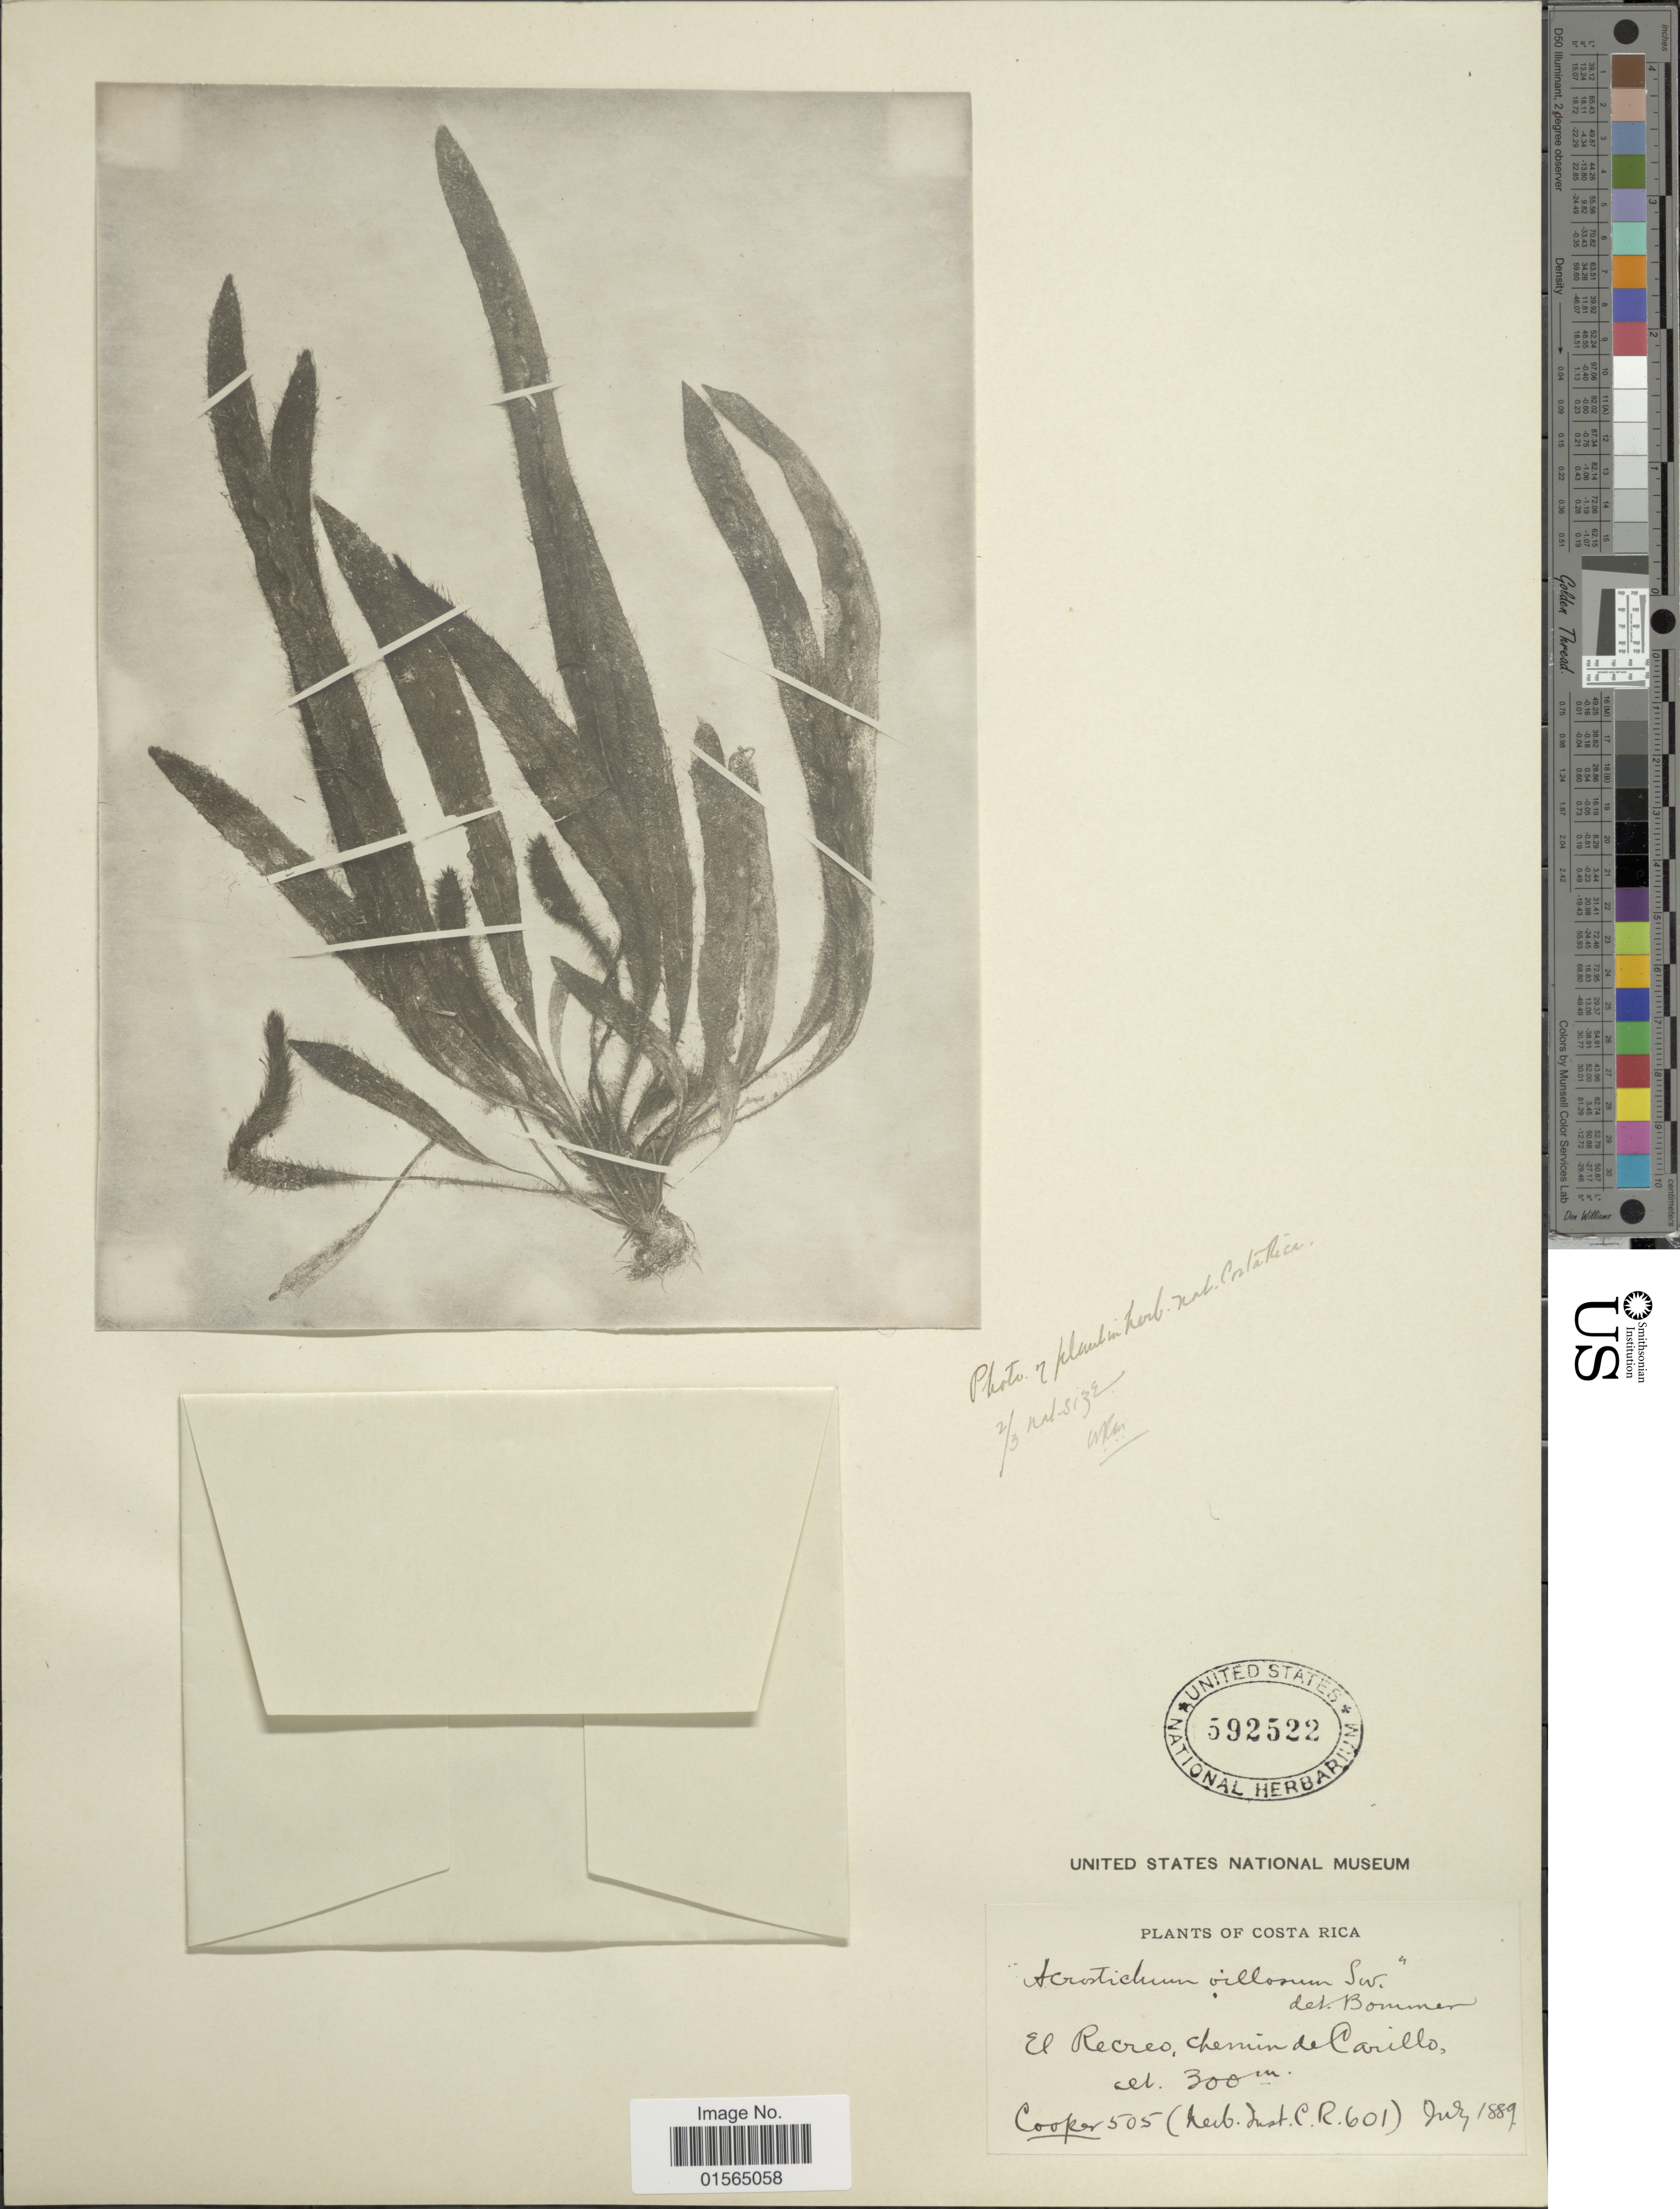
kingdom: Plantae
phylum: Tracheophyta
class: Polypodiopsida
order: Polypodiales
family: Dryopteridaceae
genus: Elaphoglossum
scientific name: Elaphoglossum siliquoides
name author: (Jenman) C. Chr.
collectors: -- Cooper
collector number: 505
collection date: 1889-07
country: Costa Rica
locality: El Recreo, chemin de Carillo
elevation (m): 300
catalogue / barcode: US 592522